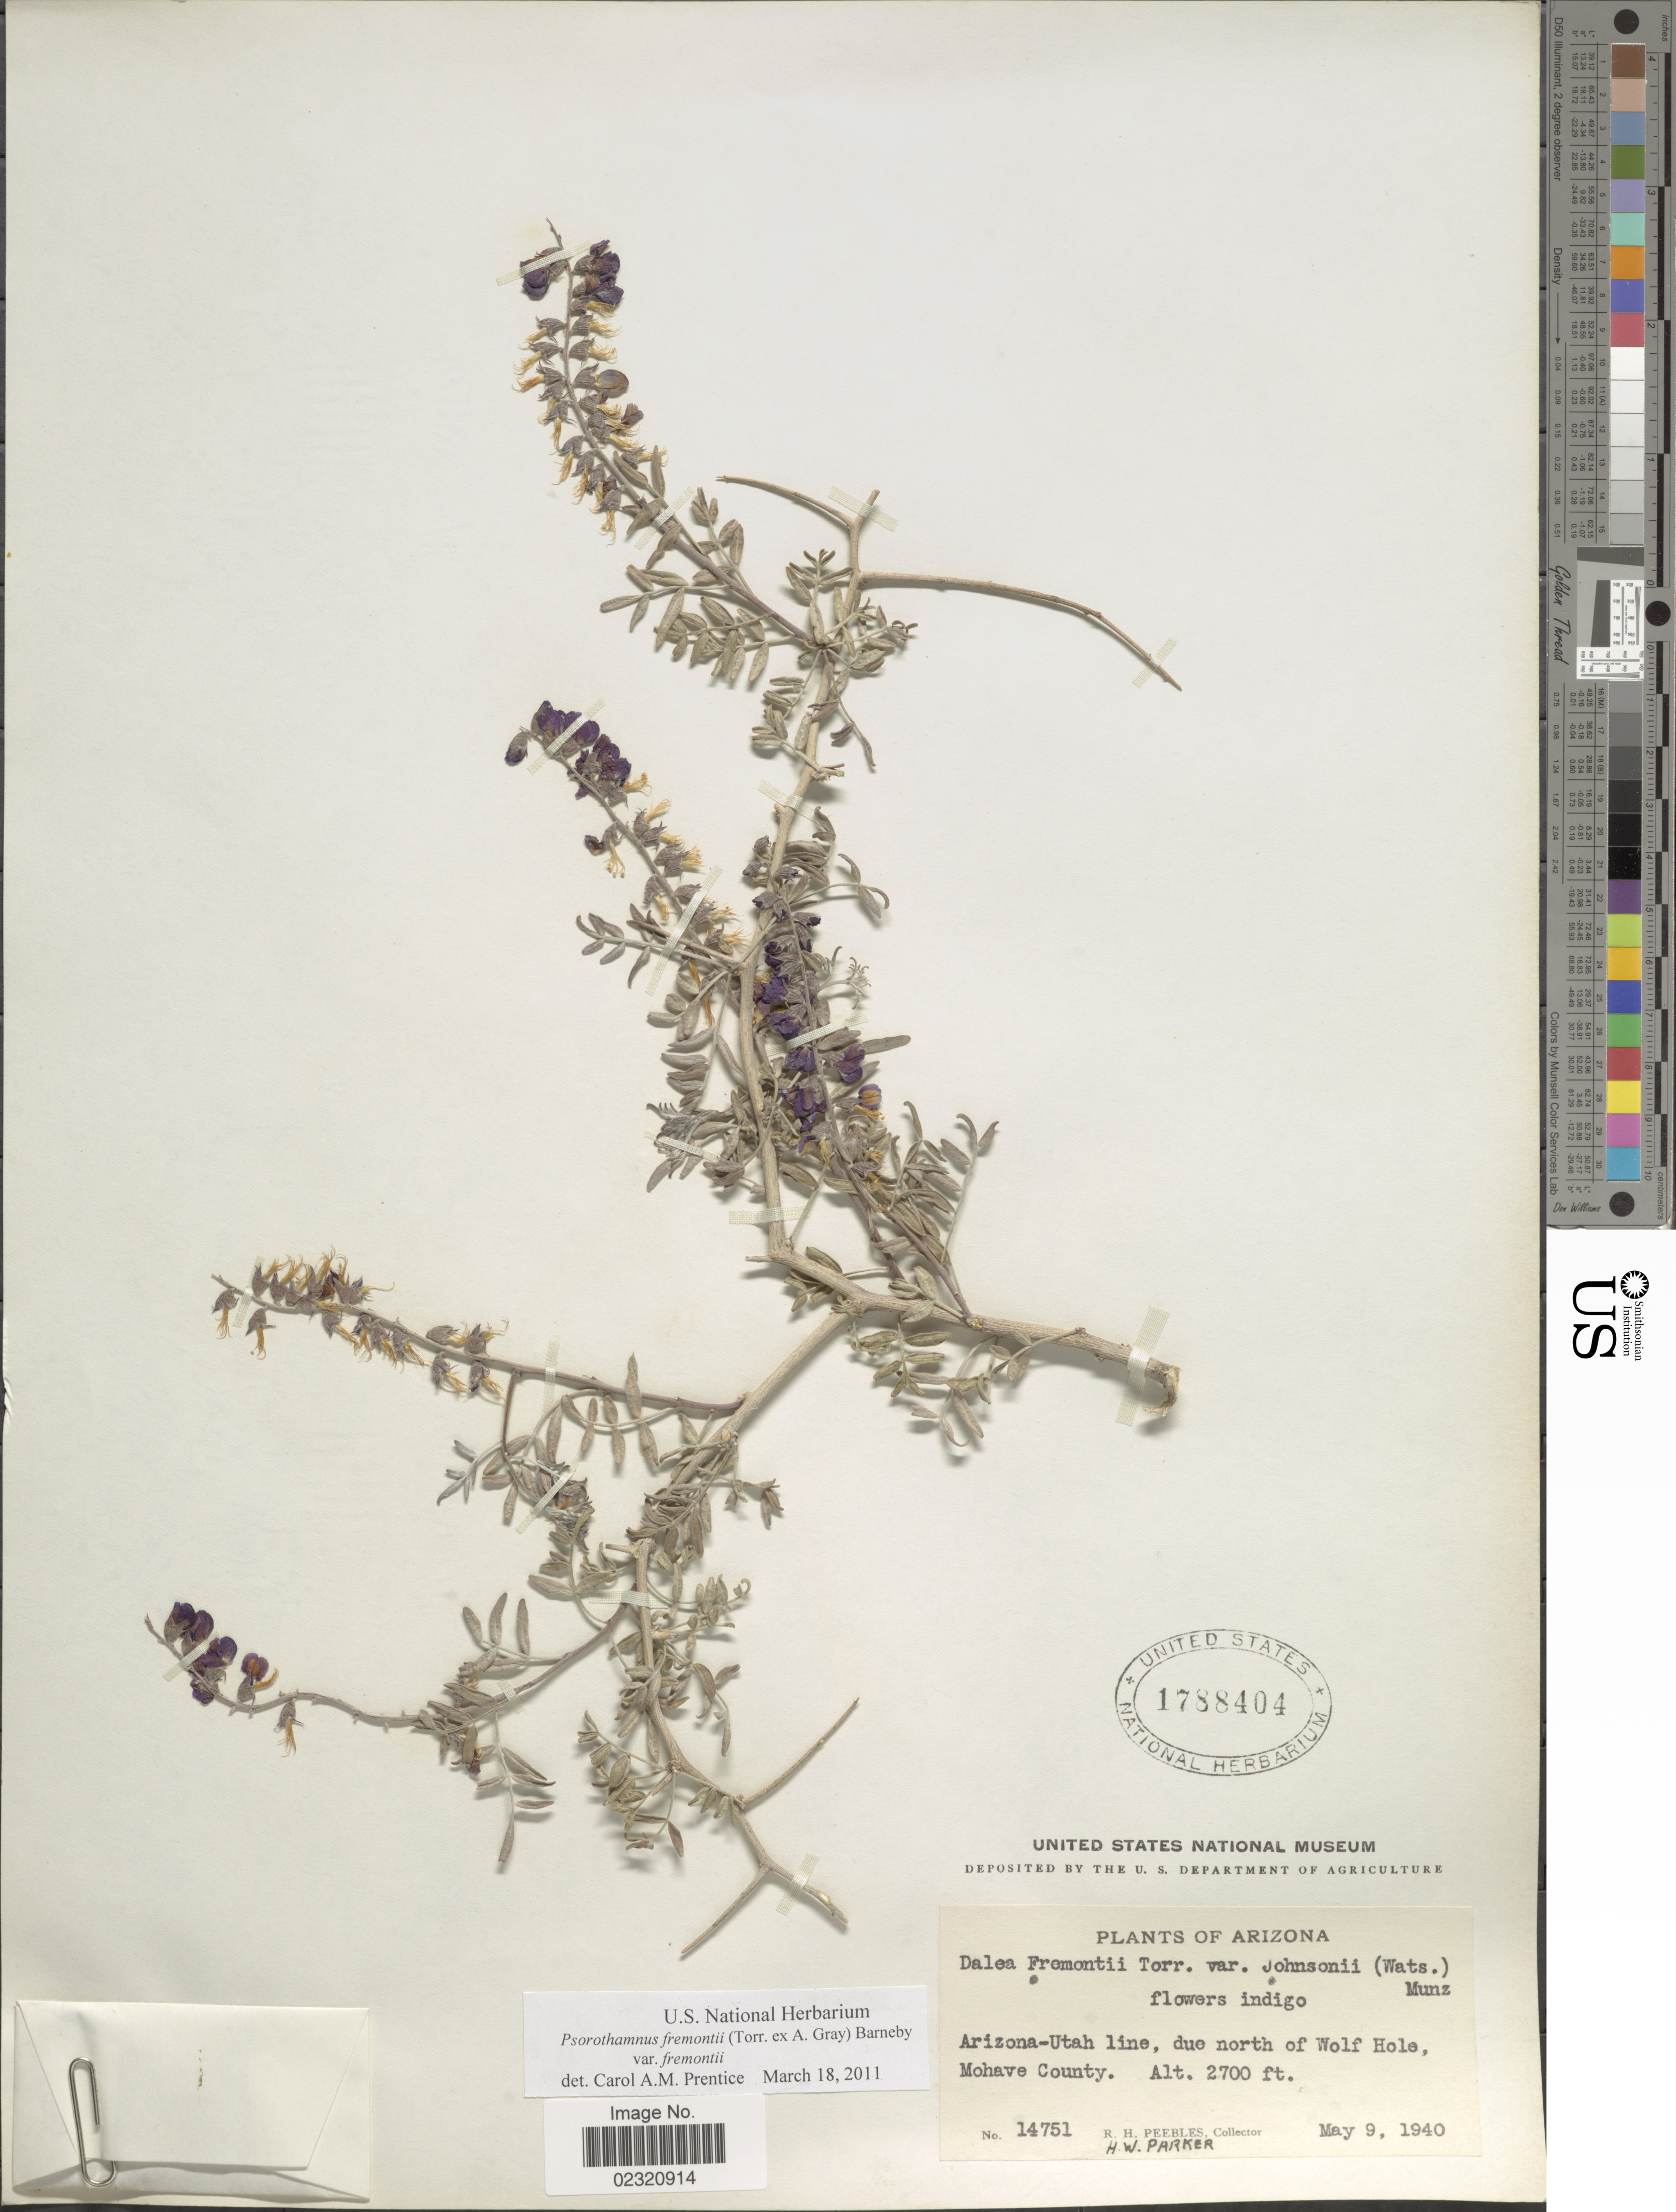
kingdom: Plantae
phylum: Tracheophyta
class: Magnoliopsida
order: Fabales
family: Fabaceae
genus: Psorothamnus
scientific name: Psorothamnus fremontii var. fremontii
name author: (Torr. ex A. Gray) Barneby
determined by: Prentice, Carol A.M.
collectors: R. H. Peebles & H. W. Parker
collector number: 14751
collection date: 1940-05-09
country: United States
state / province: Arizona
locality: Arizona-Utah line, due north of Wolf Hole, Mohave County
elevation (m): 823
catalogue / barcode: US 1788404